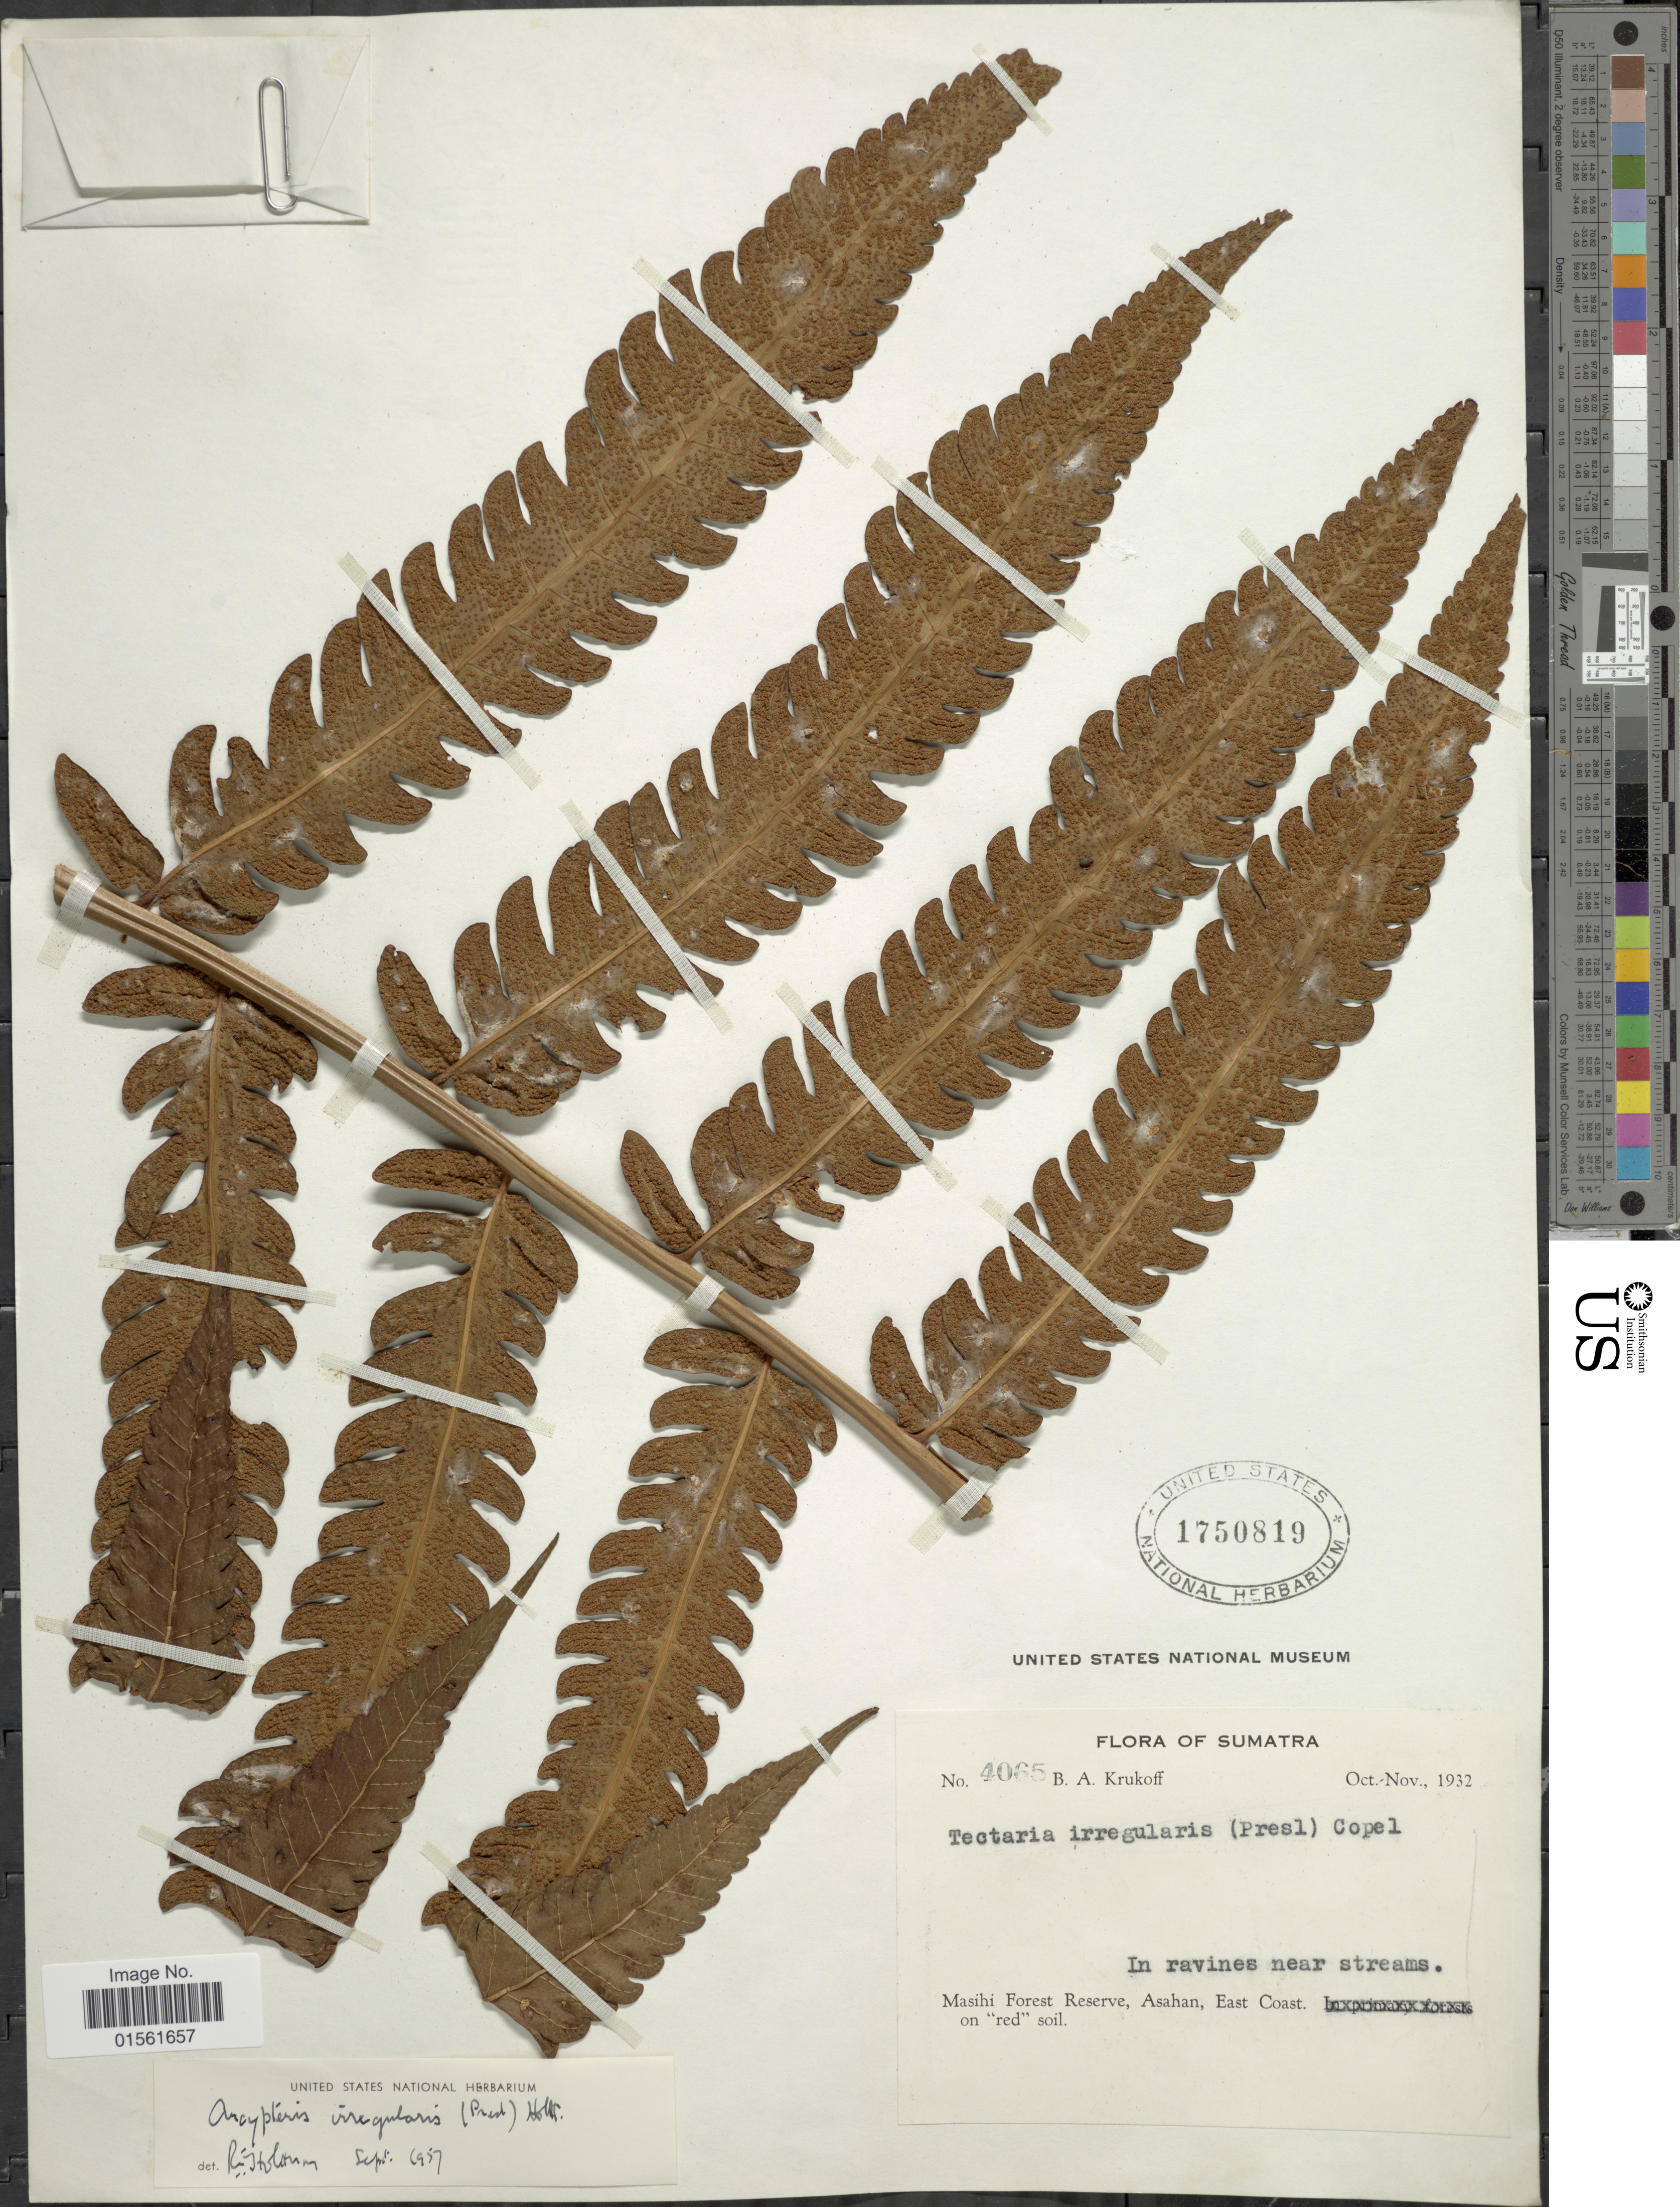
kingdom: Plantae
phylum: Tracheophyta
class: Polypodiopsida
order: Polypodiales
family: Dryopteridaceae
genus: Pleocnemia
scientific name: Pleocnemia irregularis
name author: (C. Presl) Holttum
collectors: B. A. Krukoff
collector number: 4065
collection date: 1932-10/1932-11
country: Indonesia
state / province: Sumatra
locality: Sumatra, Masihi Forest Reserve, Asahan, East Coast.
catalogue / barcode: US 1750819